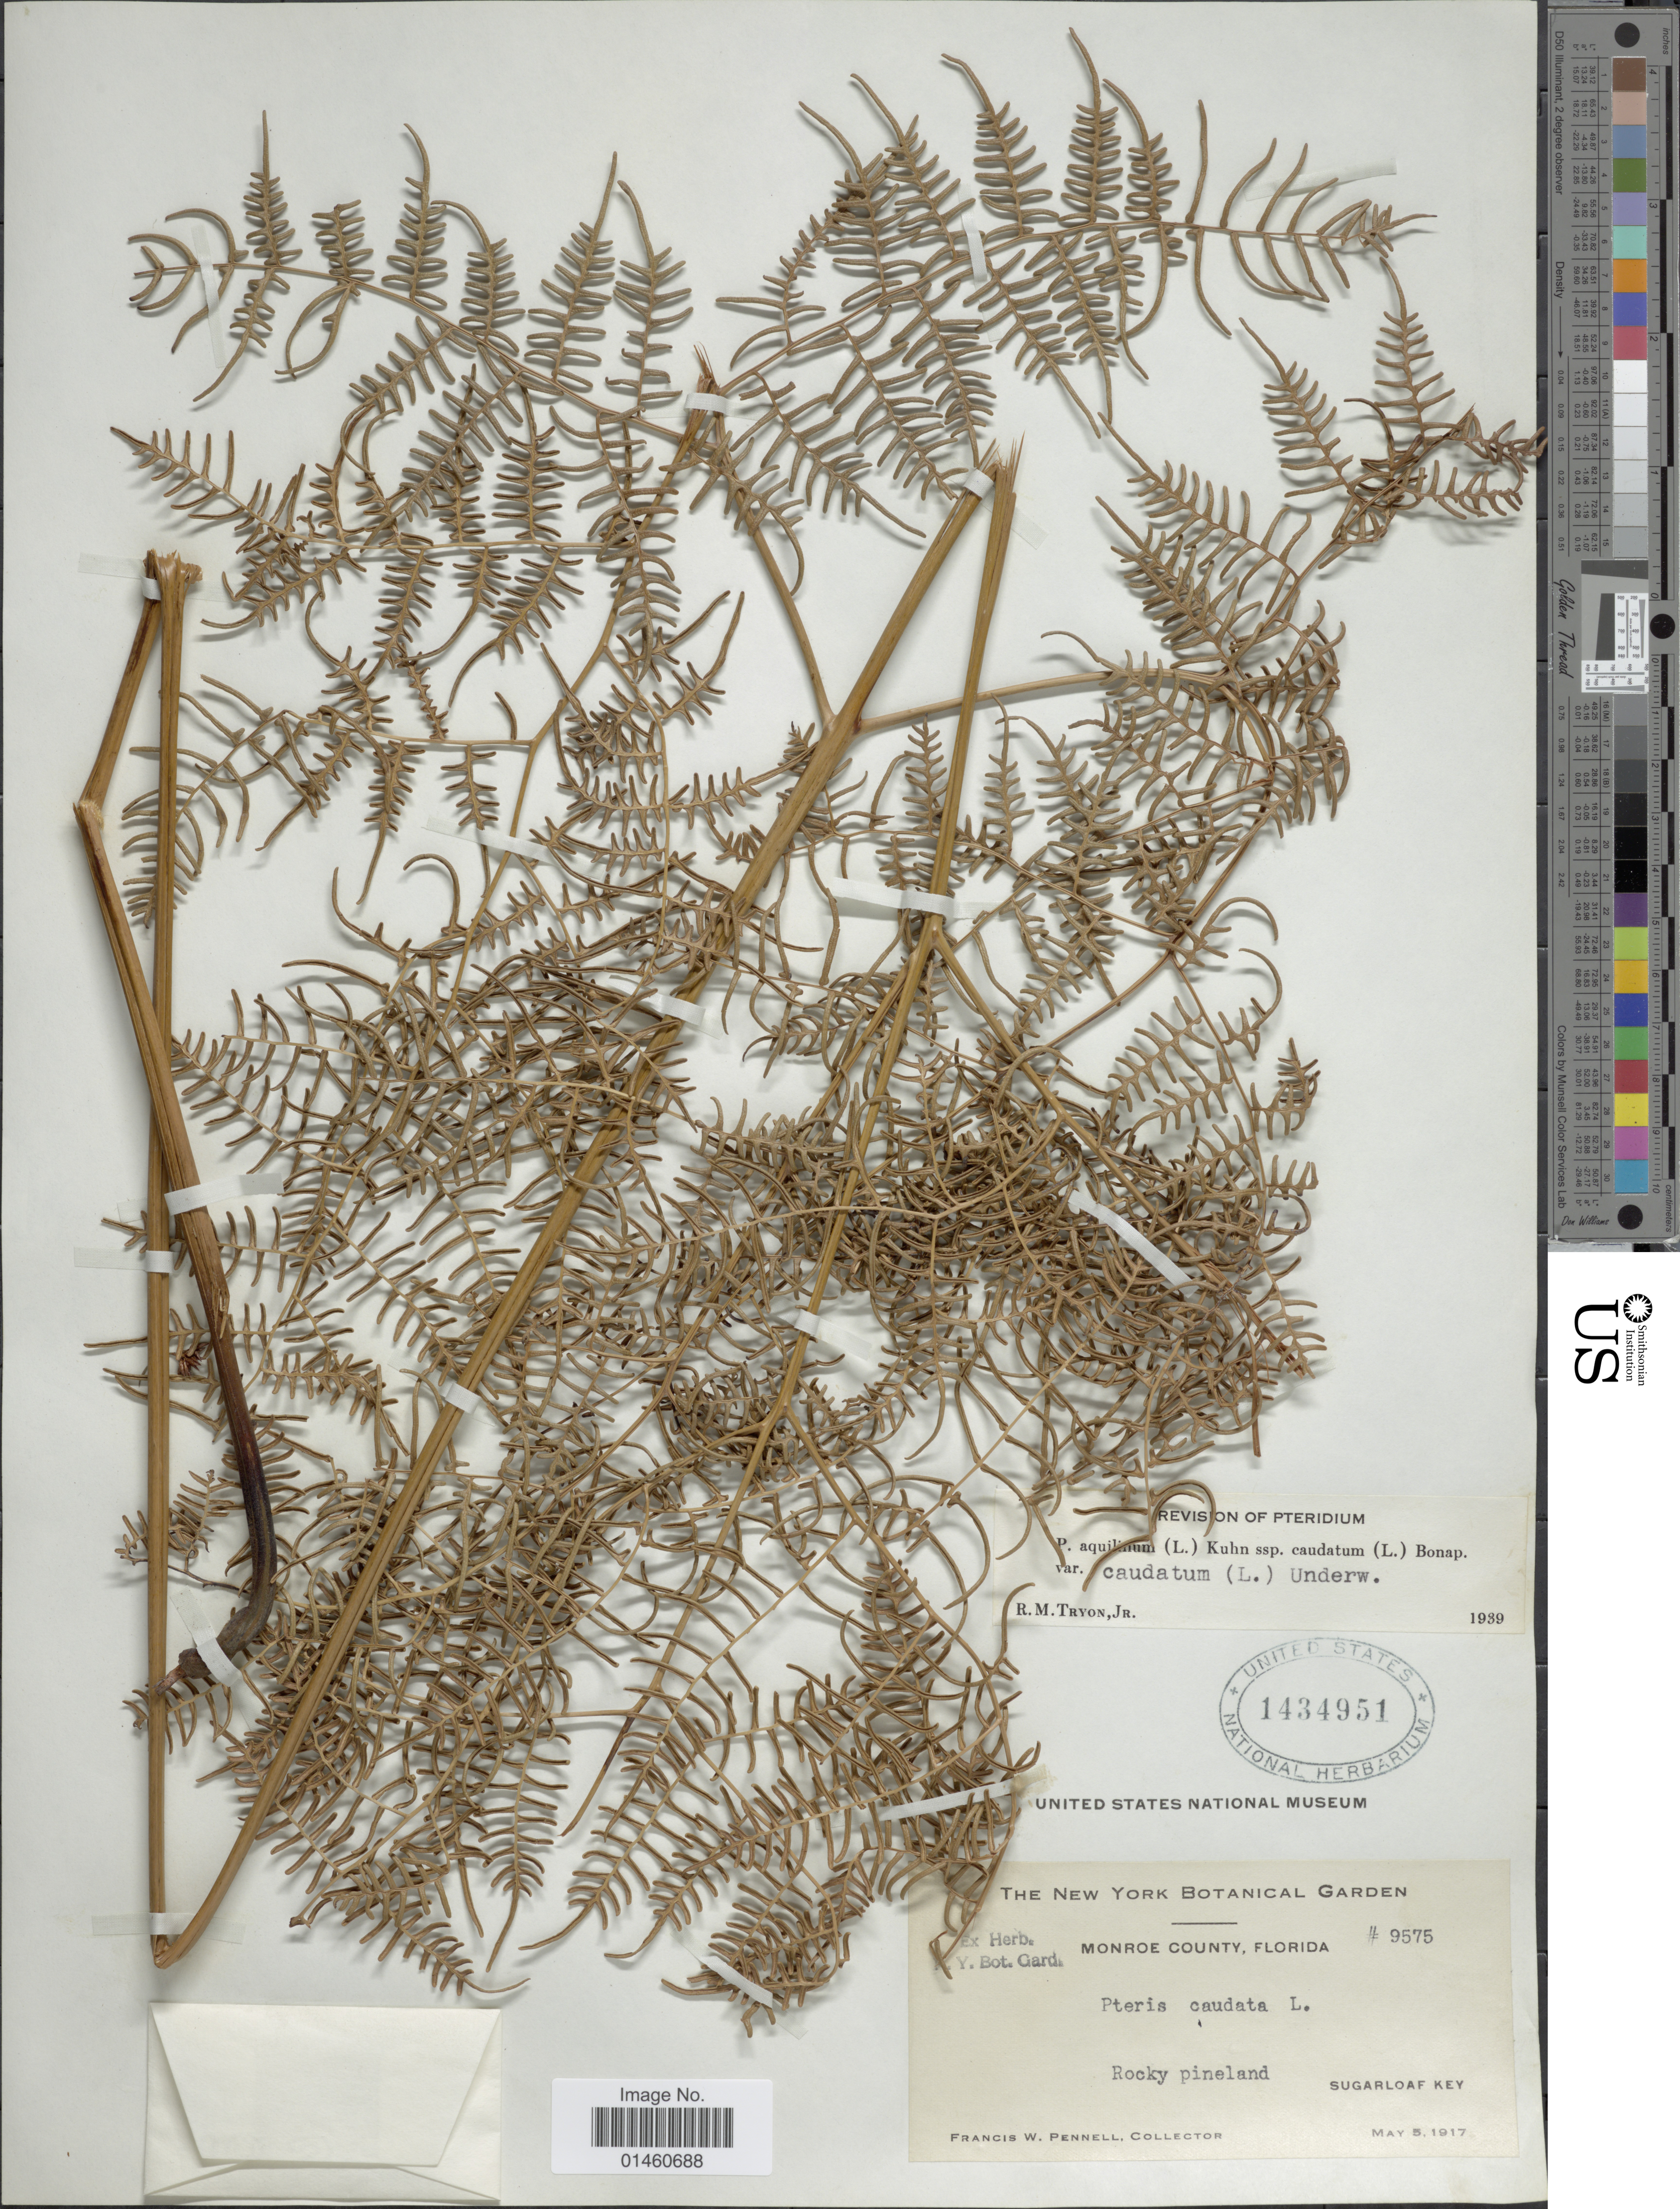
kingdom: Plantae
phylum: Tracheophyta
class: Polypodiopsida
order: Polypodiales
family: Dennstaedtiaceae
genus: Pteridium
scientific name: Pteridium caudatum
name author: (L.) Maxon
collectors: F. W. Pennell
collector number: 9575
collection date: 1917-05-05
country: United States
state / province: Florida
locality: Monroe County, Rocky pineland, Sugarloaf Key.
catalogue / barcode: US 1434951